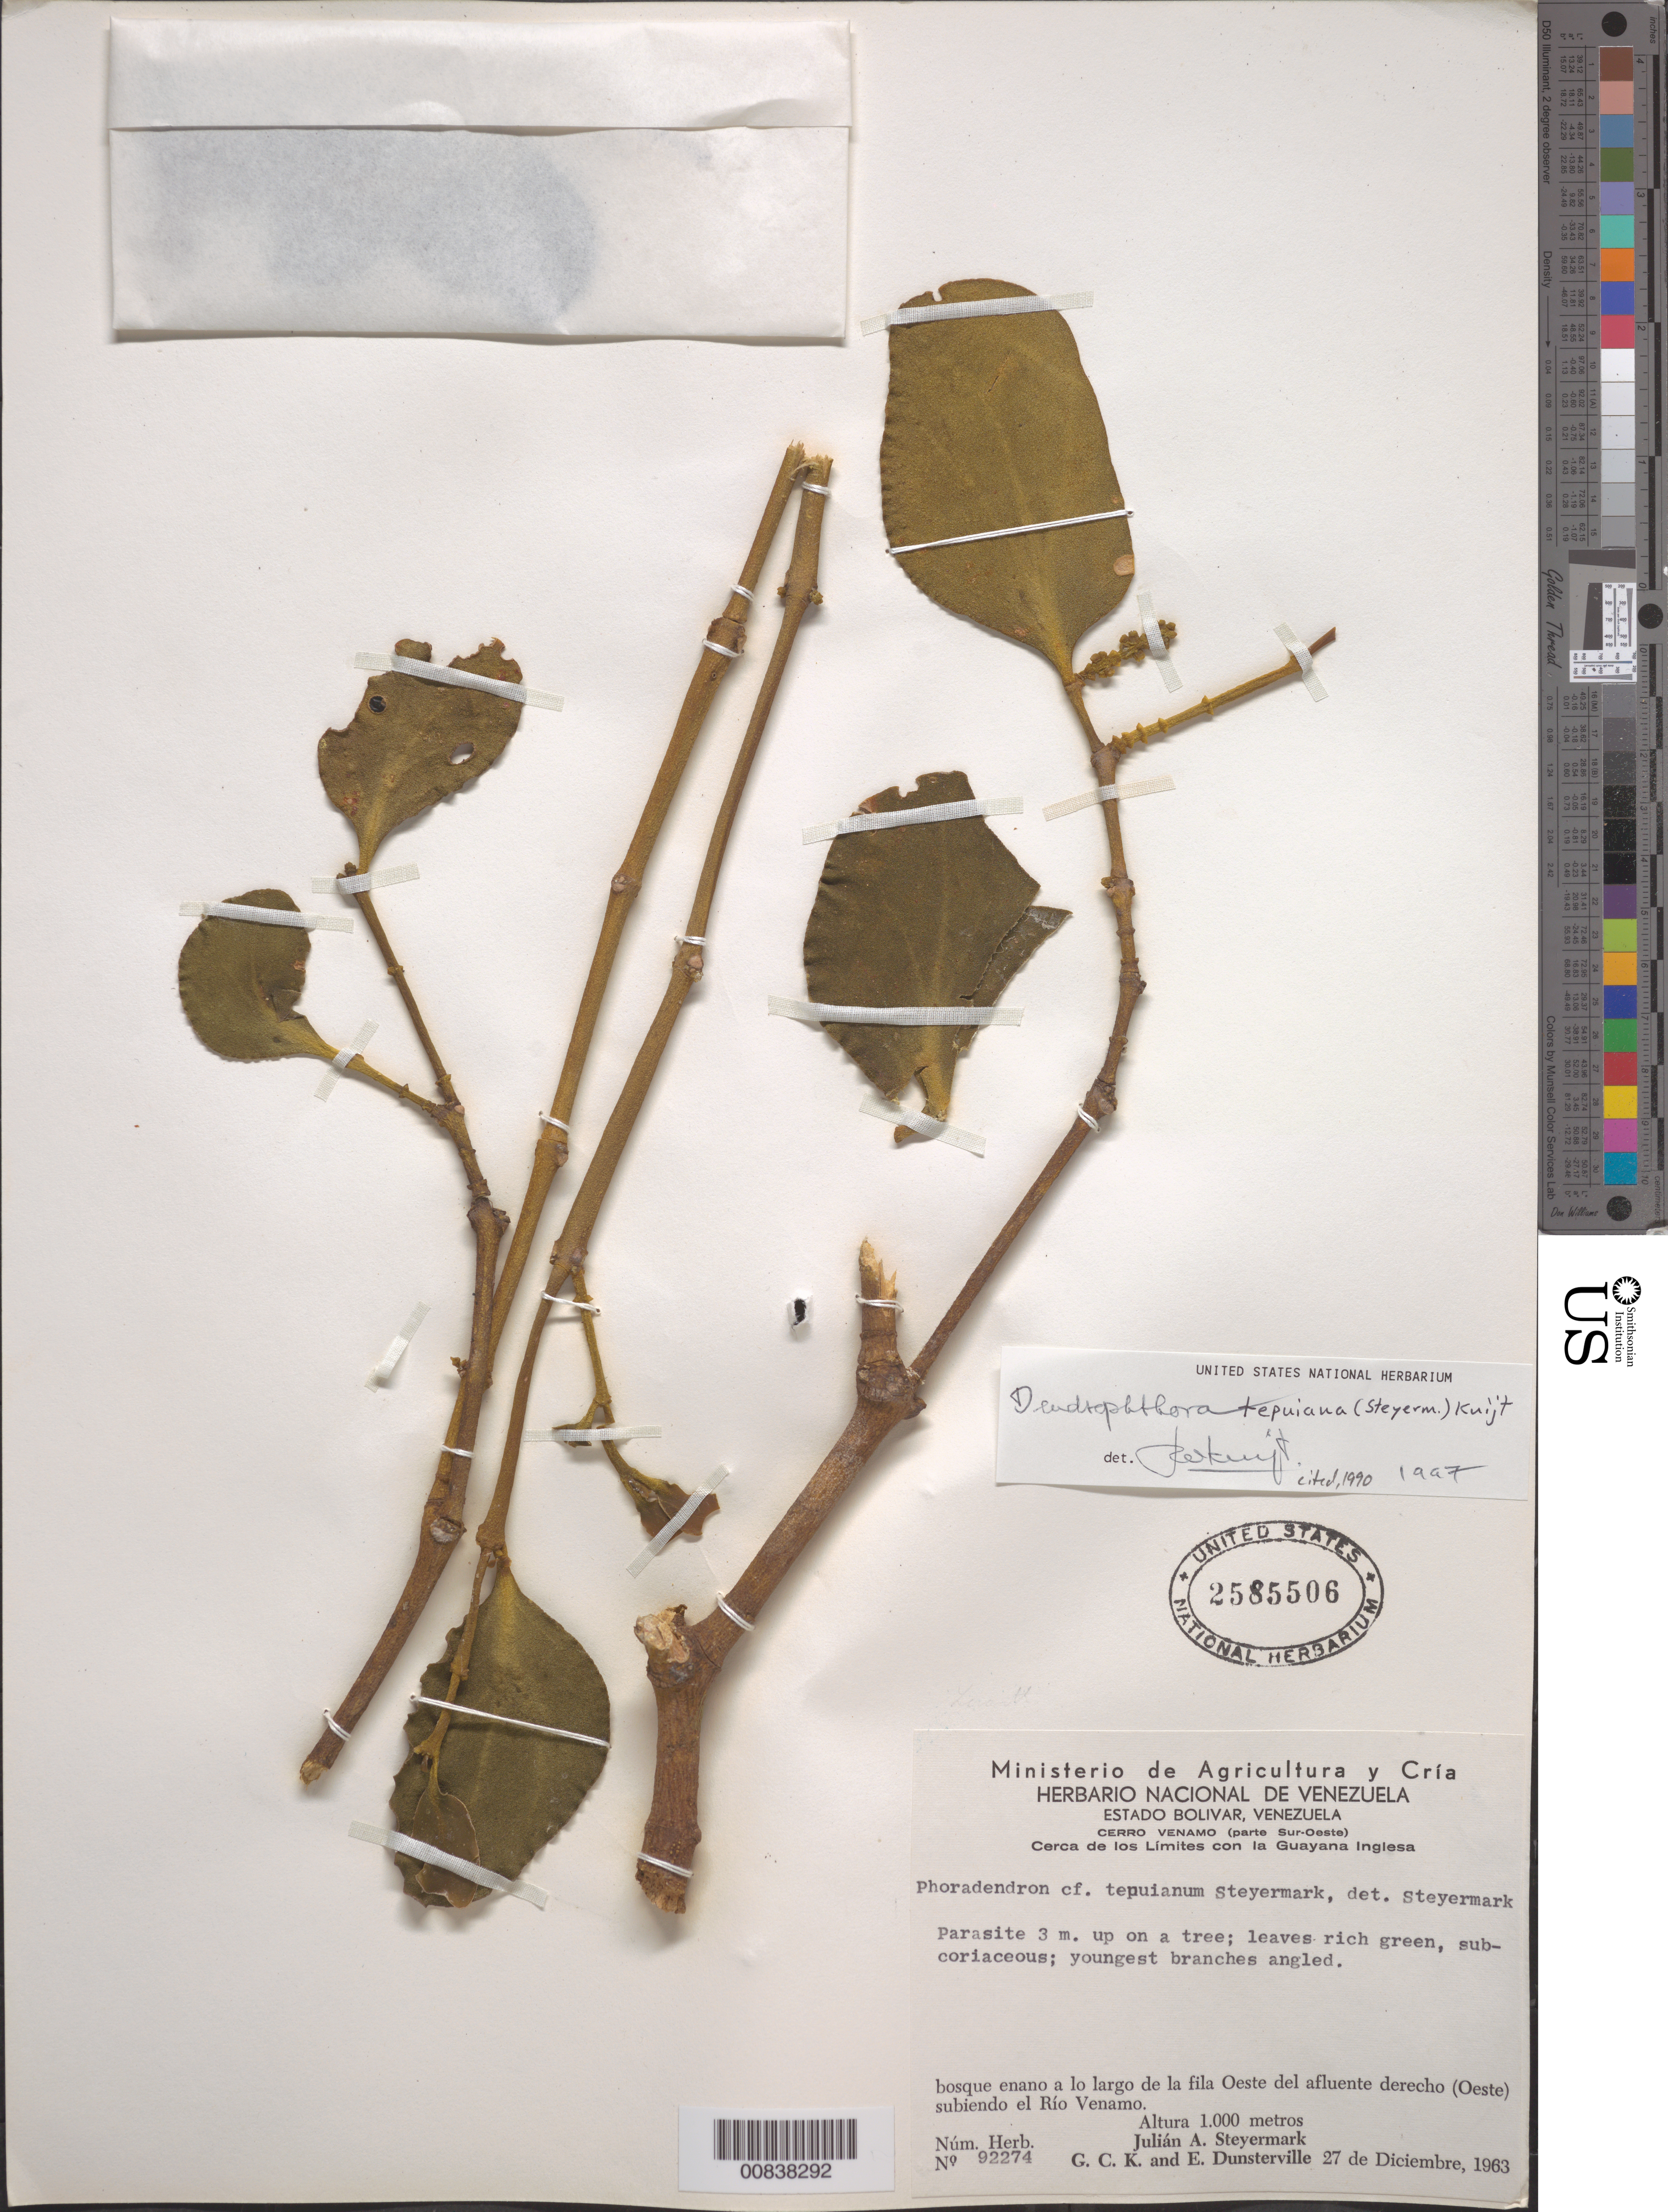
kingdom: Plantae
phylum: Tracheophyta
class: Magnoliopsida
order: Santalales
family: Viscaceae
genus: Dendrophthora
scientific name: Dendrophthora tepuiana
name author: (Steyerm.) Kuijt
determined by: Kuijt, Job, (CANADA)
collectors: J. Steyermark, G. C. K. Dunsterville & E. Dunsterville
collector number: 92274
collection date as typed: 27-Dec-63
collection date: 1963-12-27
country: Venezuela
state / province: Bolívar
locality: Río Venamo; a lo largo de la fila Oeste del afluente derecho (Oeste) subiendo el Rio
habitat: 3 m up on a tree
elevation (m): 1000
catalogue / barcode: US 2585506